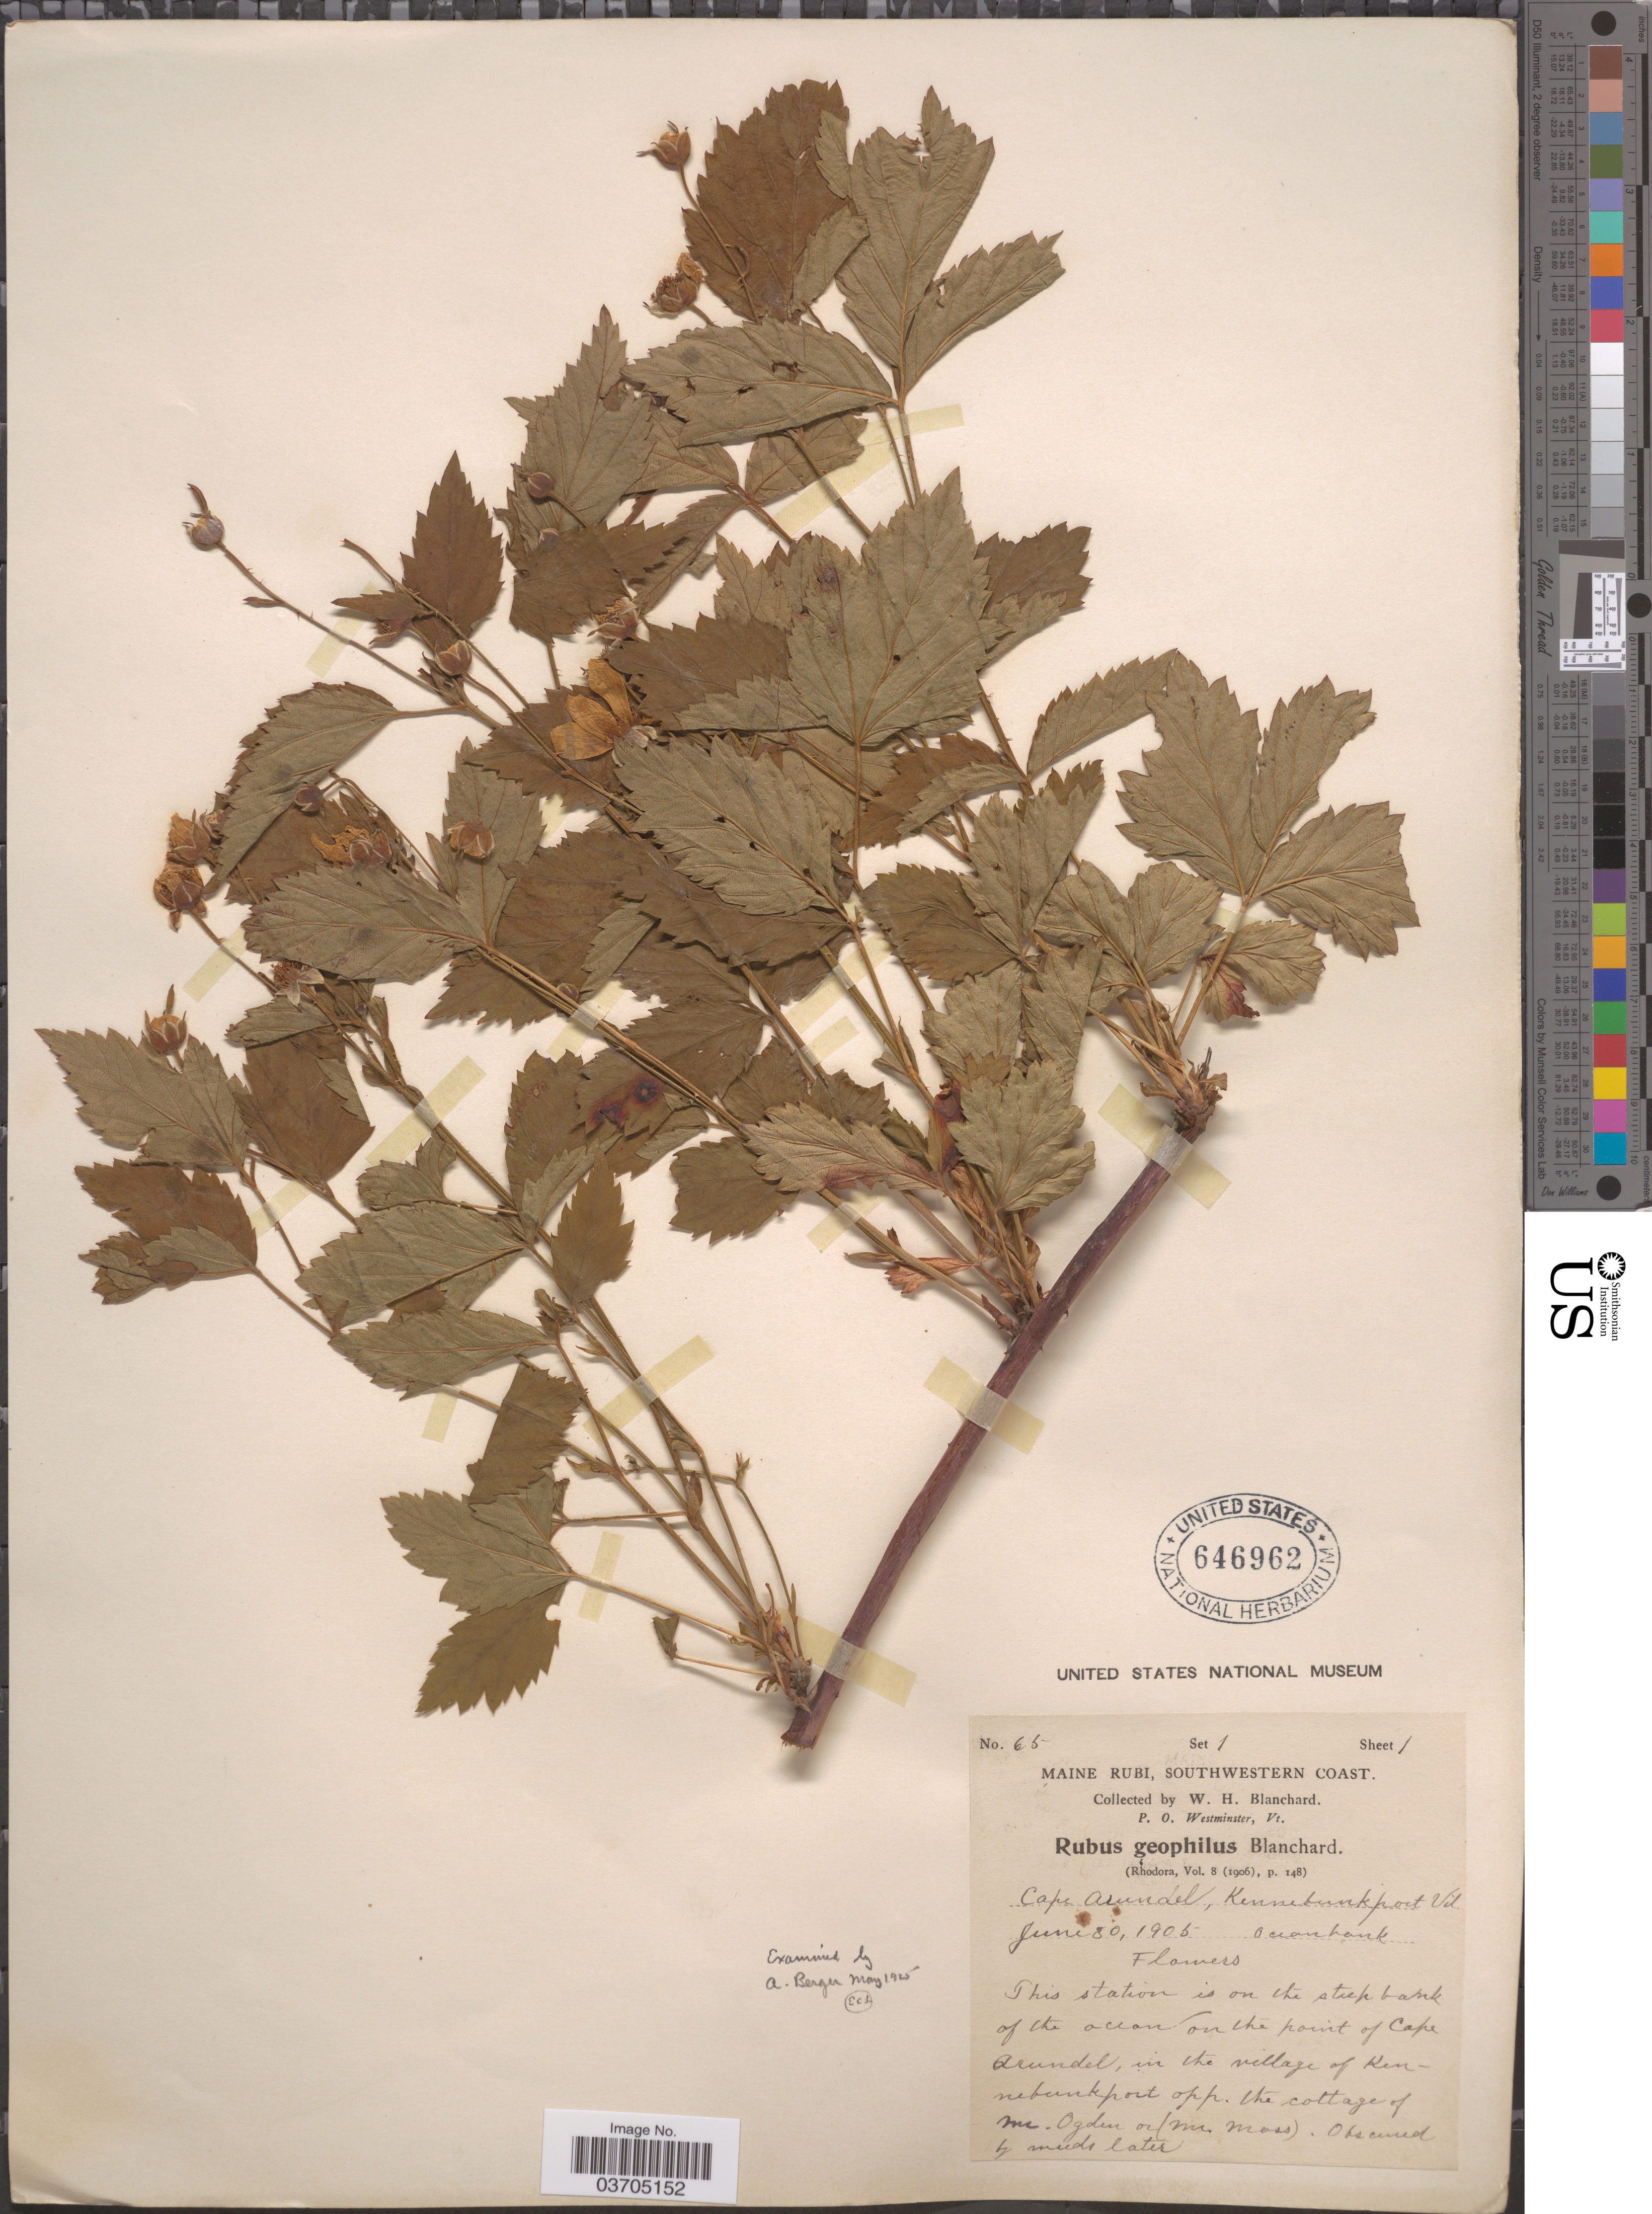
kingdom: Plantae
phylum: Tracheophyta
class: Magnoliopsida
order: Rosales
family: Rosaceae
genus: Rubus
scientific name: Rubus geophilus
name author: Blanch.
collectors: W. H. Blanchard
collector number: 65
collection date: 1905-06-30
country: United States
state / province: Maine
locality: Southwestern Coast. Cape Arundel. Kennebunkport Vil.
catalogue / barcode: US 646962